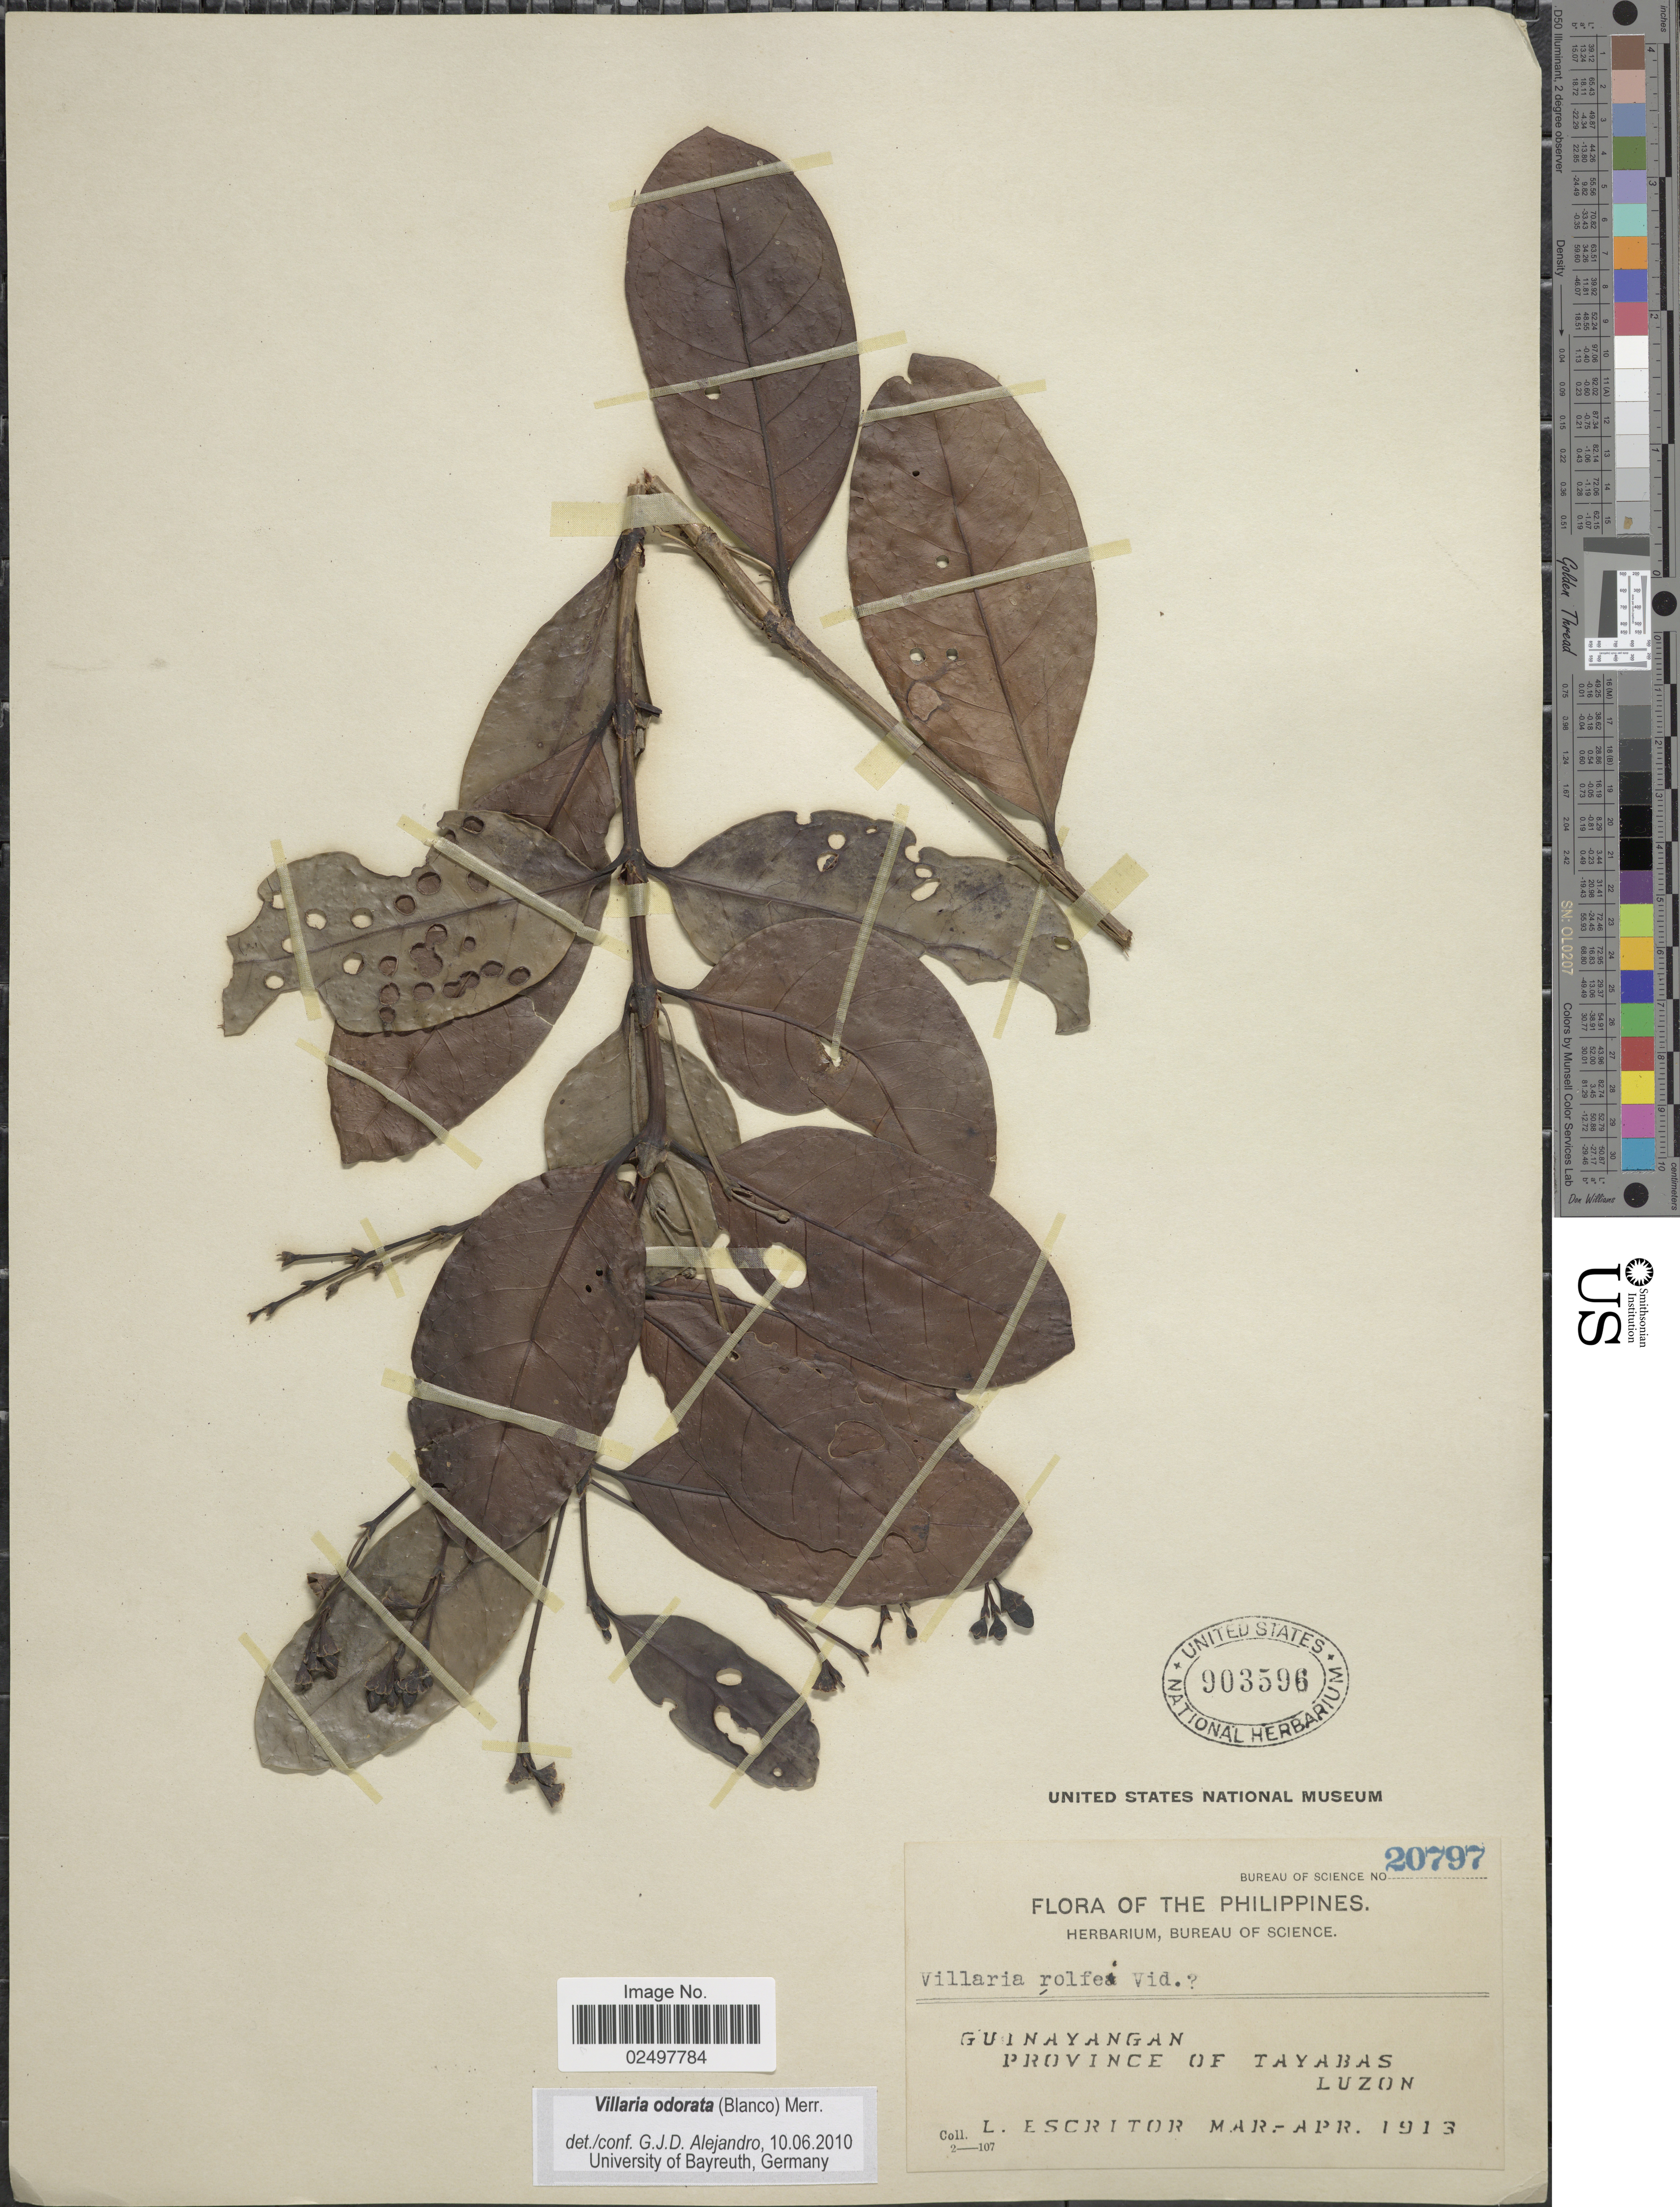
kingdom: Plantae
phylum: Tracheophyta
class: Magnoliopsida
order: Gentianales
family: Rubiaceae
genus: Villaria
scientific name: Villaria odorata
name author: (Blanco) Merr.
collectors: L. Escritor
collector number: Bureau of Science 20797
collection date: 1913-03/1913-04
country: Philippines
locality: Guinaygan, Province of Tayabas, Luzon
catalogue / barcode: US 903596